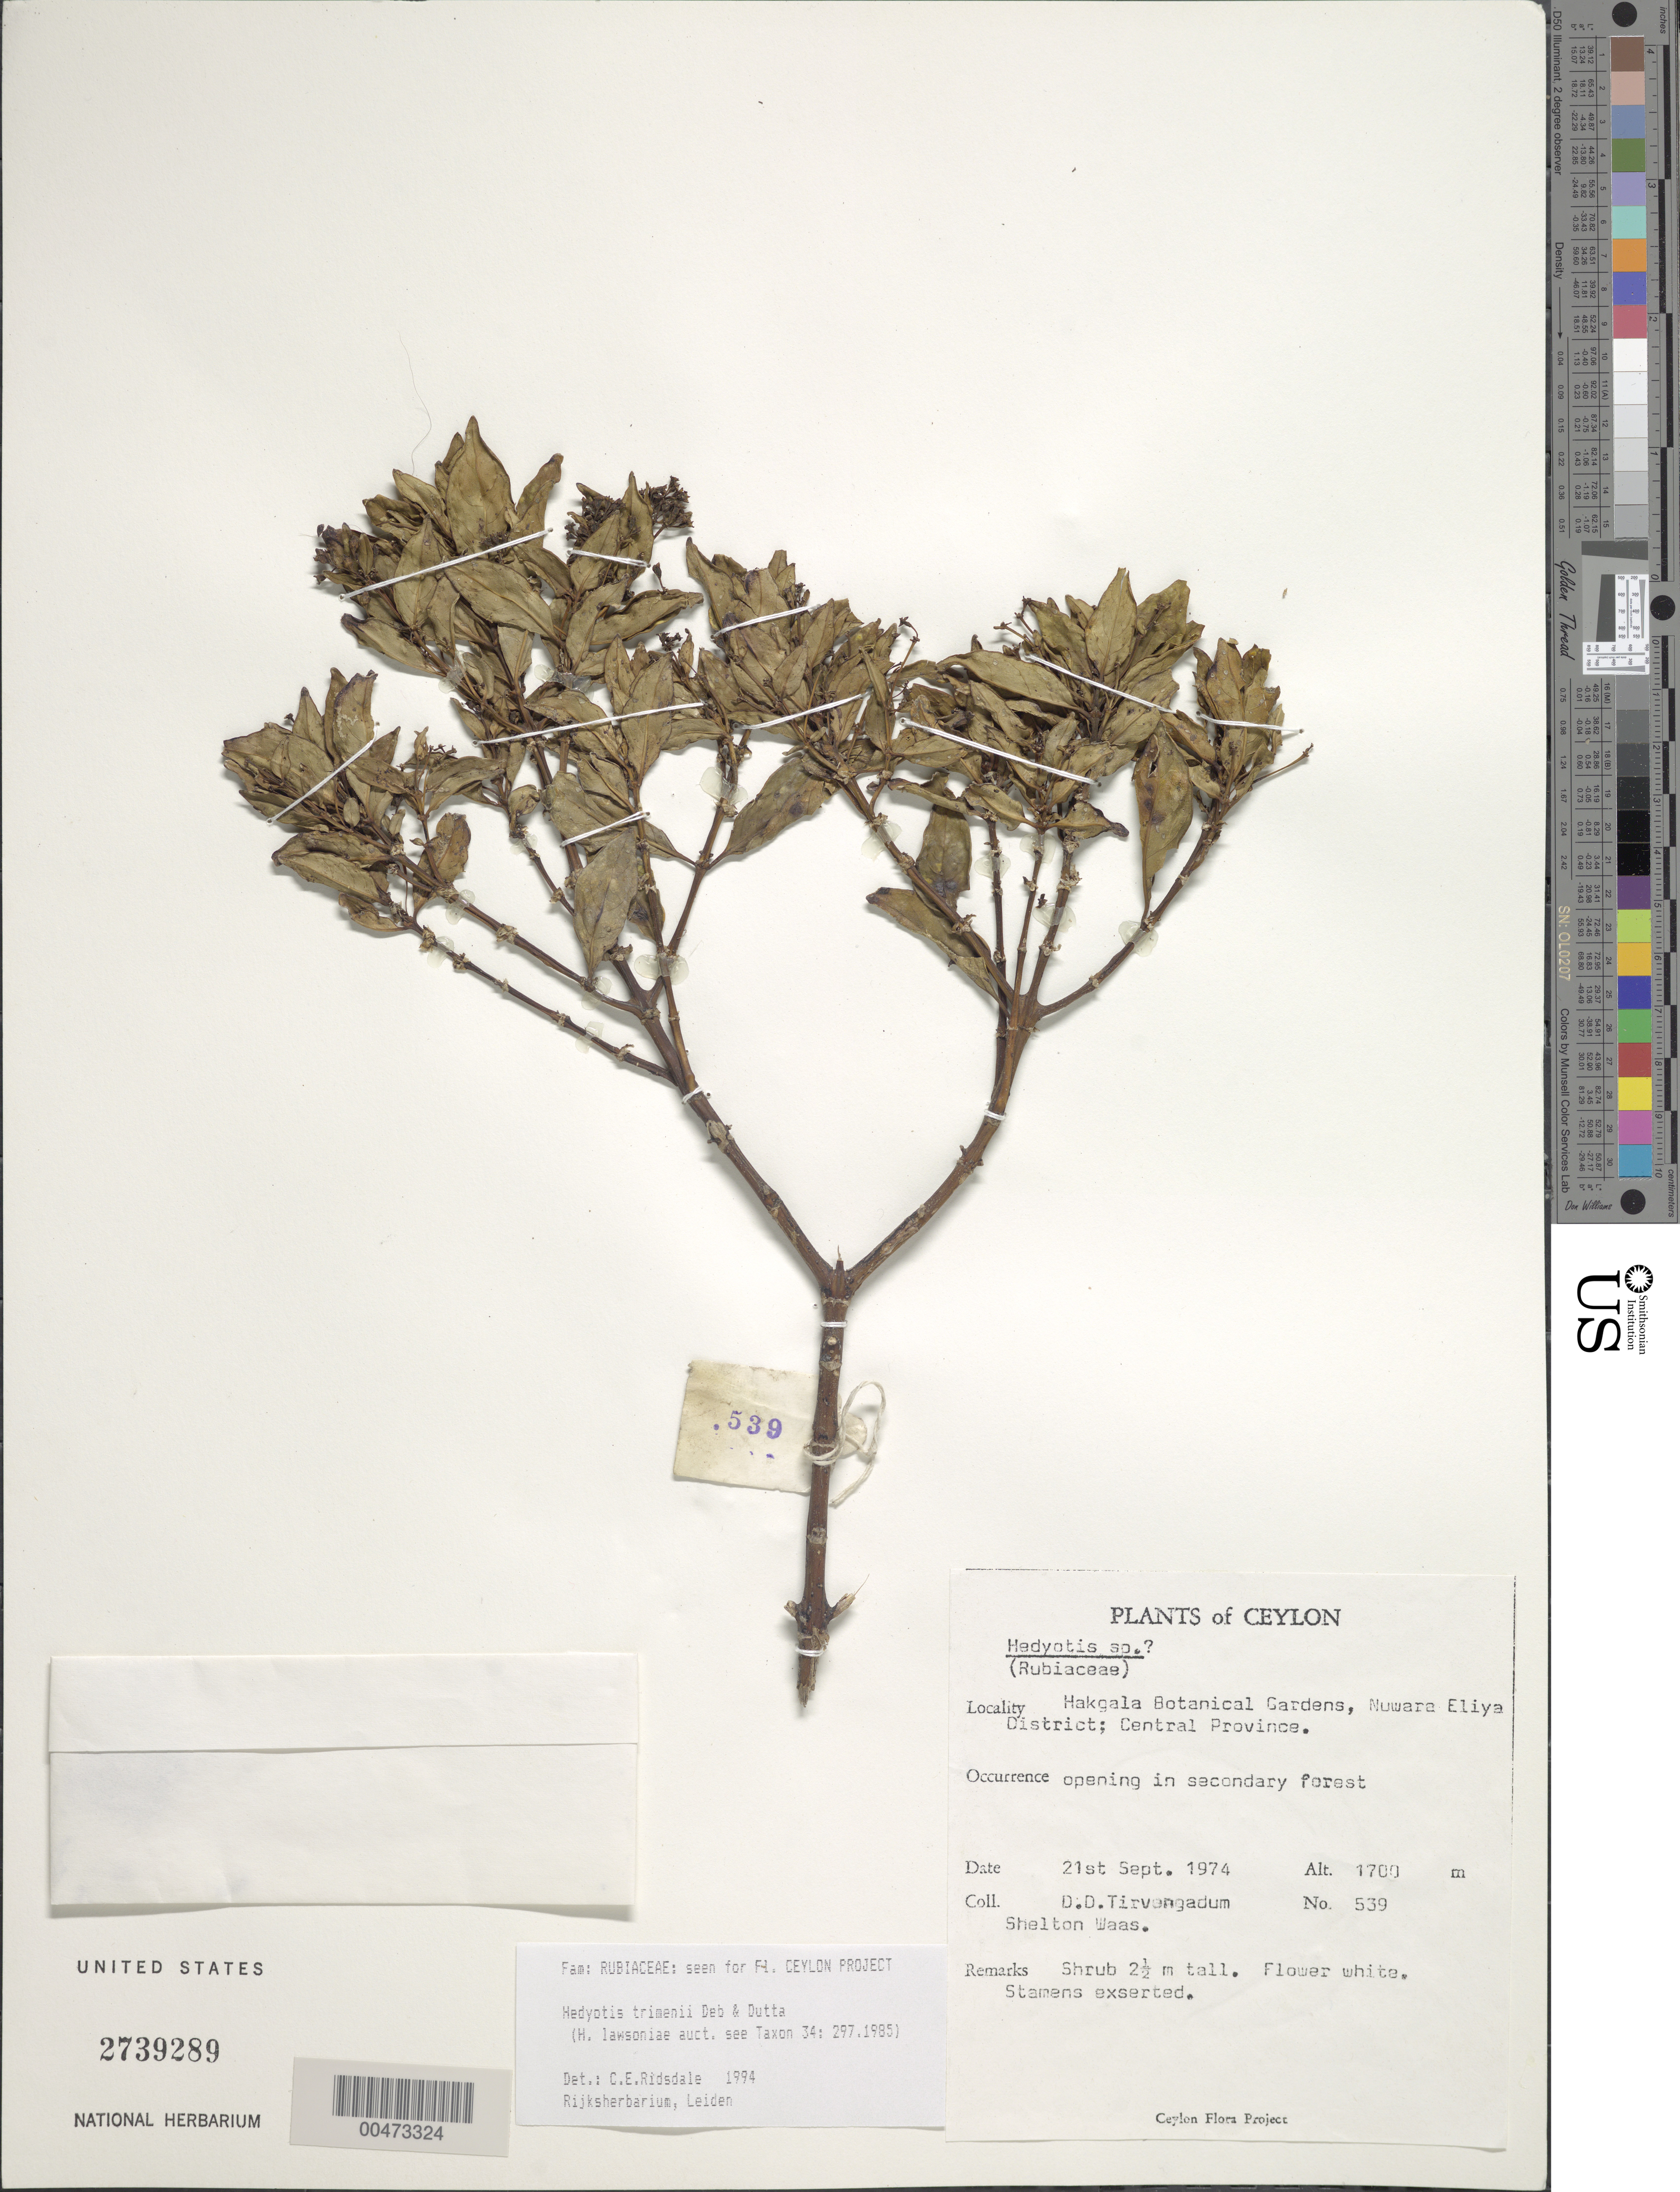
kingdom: Plantae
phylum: Tracheophyta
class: Magnoliopsida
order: Gentianales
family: Rubiaceae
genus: Hedyotis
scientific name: Hedyotis trimenii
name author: Deb & R. Dutta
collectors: D. Tirvengadum & S. Waas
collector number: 539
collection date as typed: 21 Sep 1974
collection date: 1974-09-21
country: Sri Lanka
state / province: Central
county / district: Nuwara Eliya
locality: Hakgala Botanical Gardens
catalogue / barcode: US 2739289